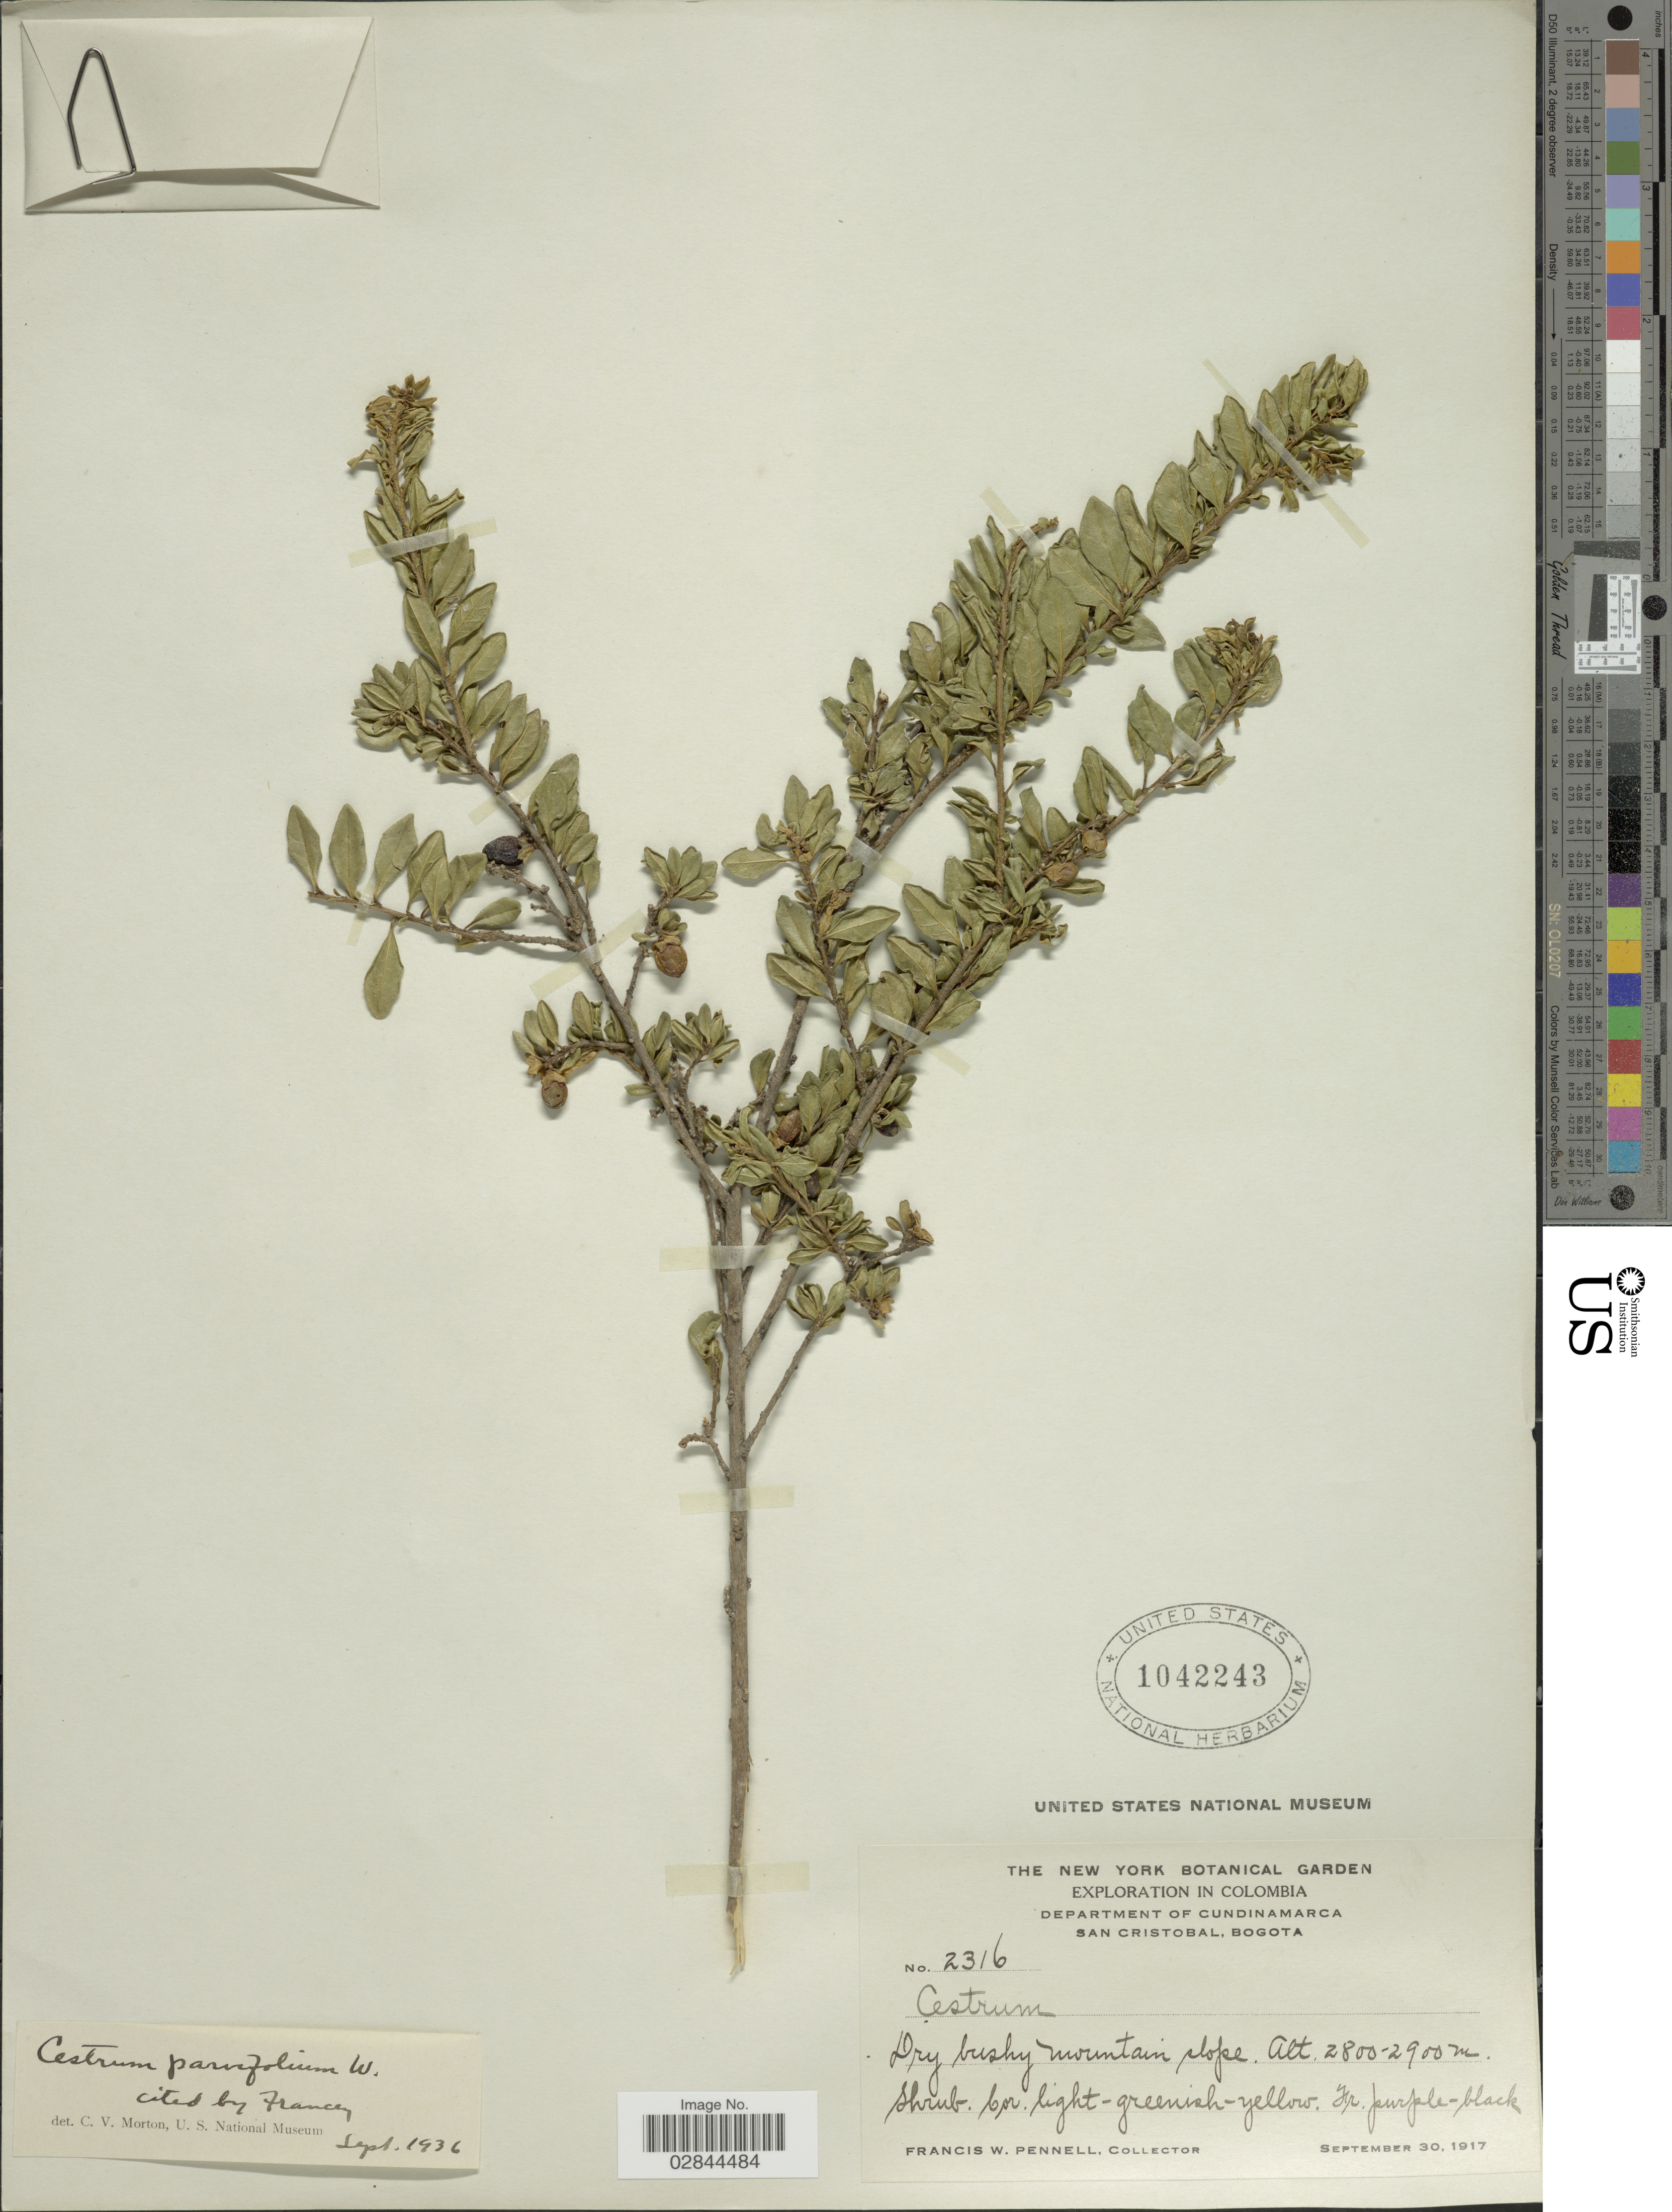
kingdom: Plantae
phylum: Tracheophyta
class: Magnoliopsida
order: Solanales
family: Solanaceae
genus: Cestrum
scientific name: Cestrum buxifolium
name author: Kunth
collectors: F. W. Pennell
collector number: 2316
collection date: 1917-09-30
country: Colombia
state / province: Cundinamarca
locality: Department of Cundinamarca San Cristobal.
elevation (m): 2800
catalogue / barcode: US 1042243